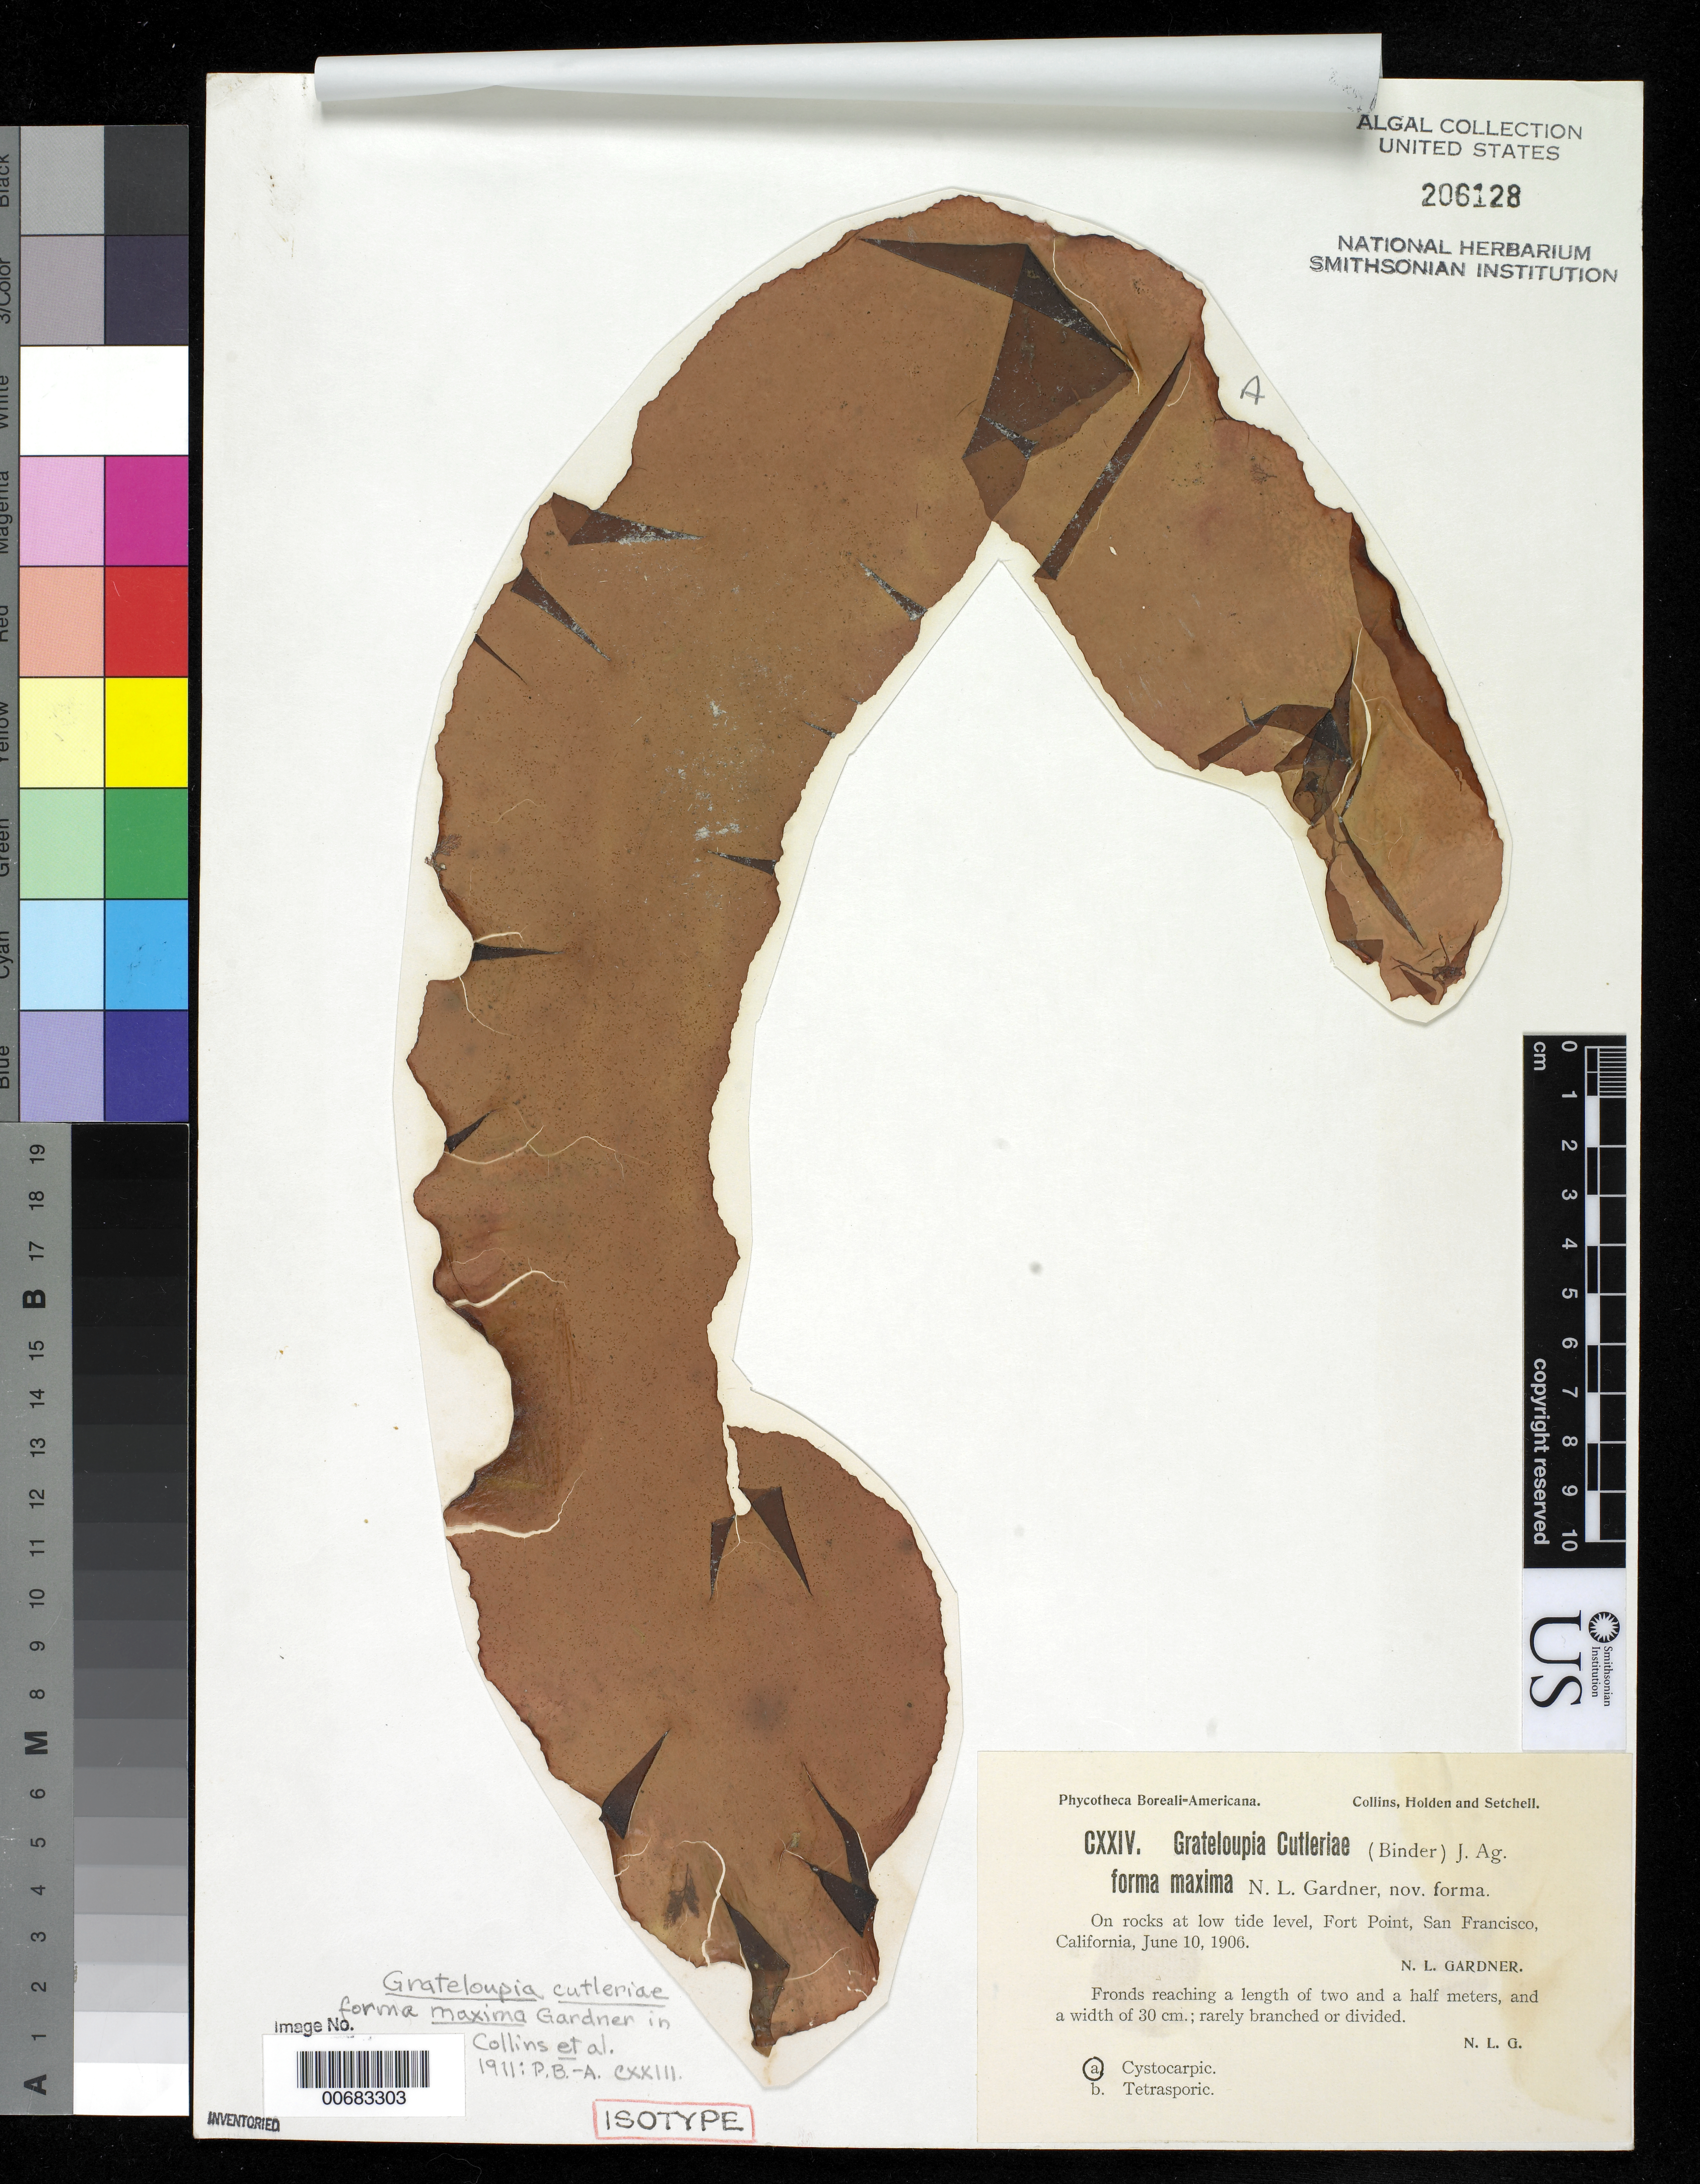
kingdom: Plantae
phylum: Rhodophyta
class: Florideophyceae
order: Halymeniales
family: Halymeniaceae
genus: Grateloupia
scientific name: Grateloupia cutleriae f. maxima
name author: N.L. Gardner in Collins et al.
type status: Isotype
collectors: N. Gardner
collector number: PB-A CXXIVa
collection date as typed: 10 Jun 1906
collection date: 1906-06-10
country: United States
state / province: California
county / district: San Francisco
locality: San Francisco, Fort Point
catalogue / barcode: US 206128